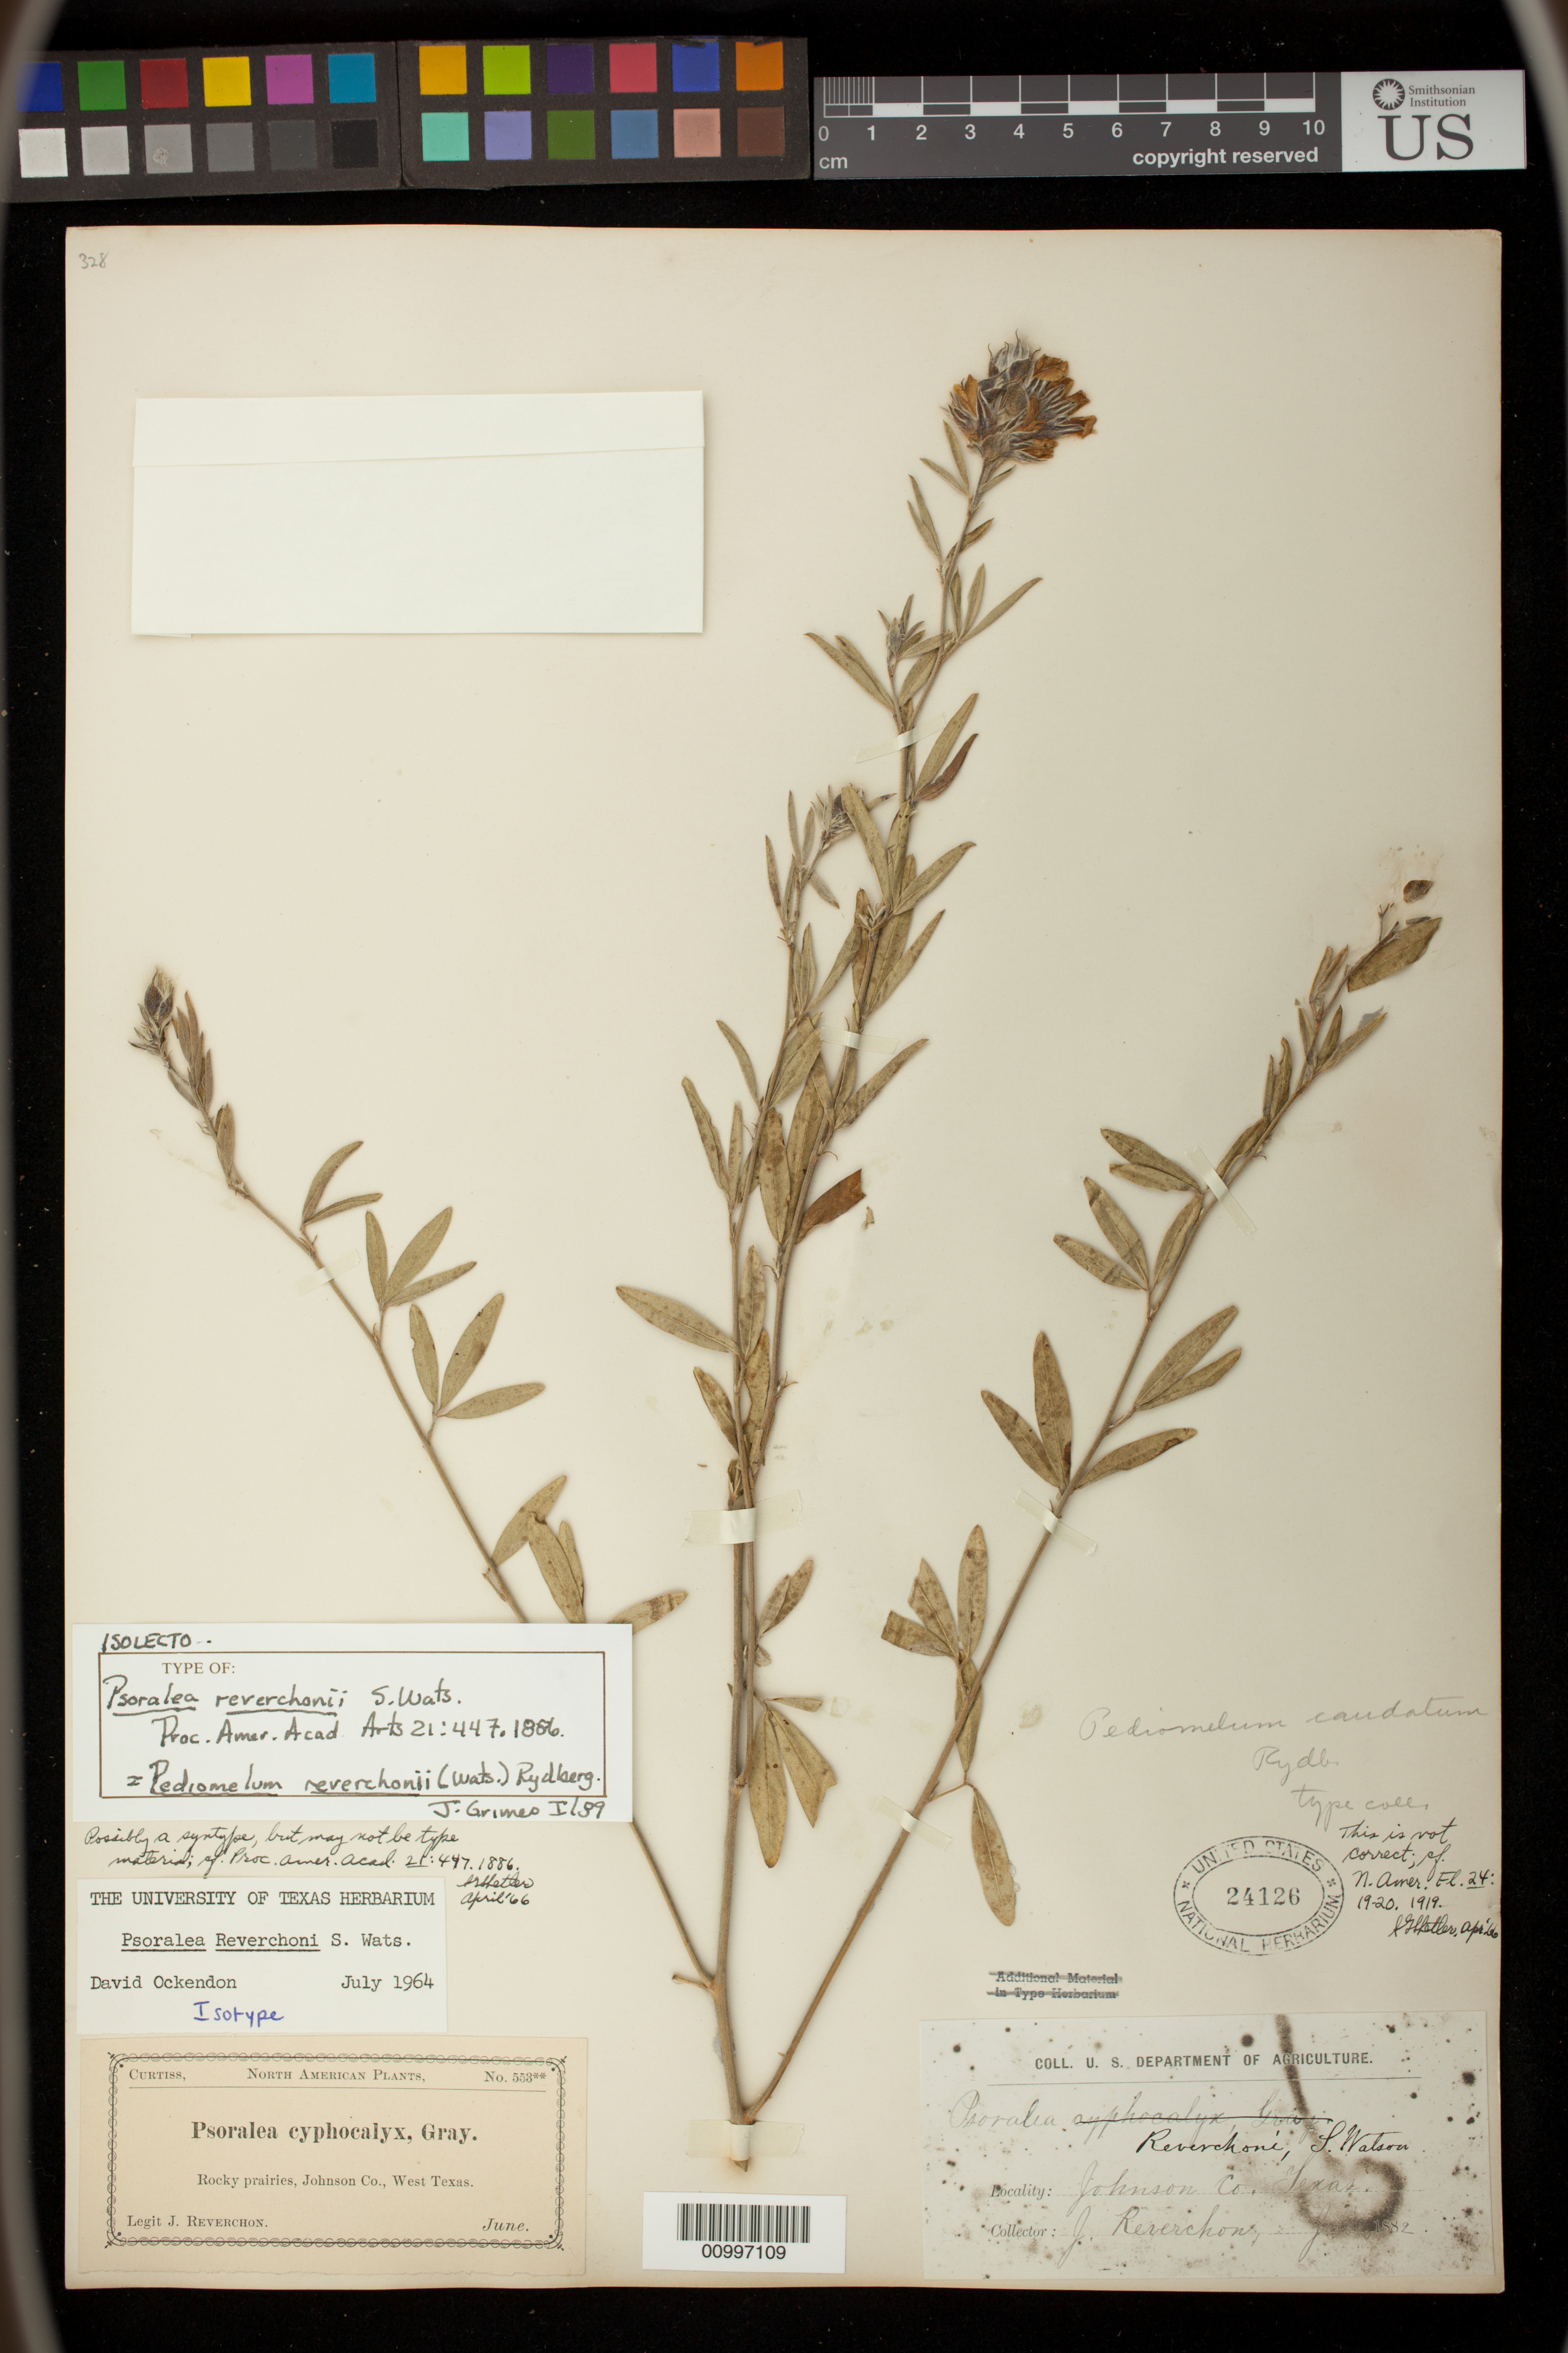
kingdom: Plantae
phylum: Tracheophyta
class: Magnoliopsida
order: Fabales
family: Fabaceae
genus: Psoralea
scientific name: Psoralea reverchonii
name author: S. Watson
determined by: Grimes, J. W.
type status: Isolectotype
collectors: J. Reverchon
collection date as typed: Jun 1882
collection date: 1882-06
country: United States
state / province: Texas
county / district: Johnson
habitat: Rocky prairies.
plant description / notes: According to the lectotypification, the number on the label, 553, is that of Curtiss and not Reverchon.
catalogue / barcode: US 24126